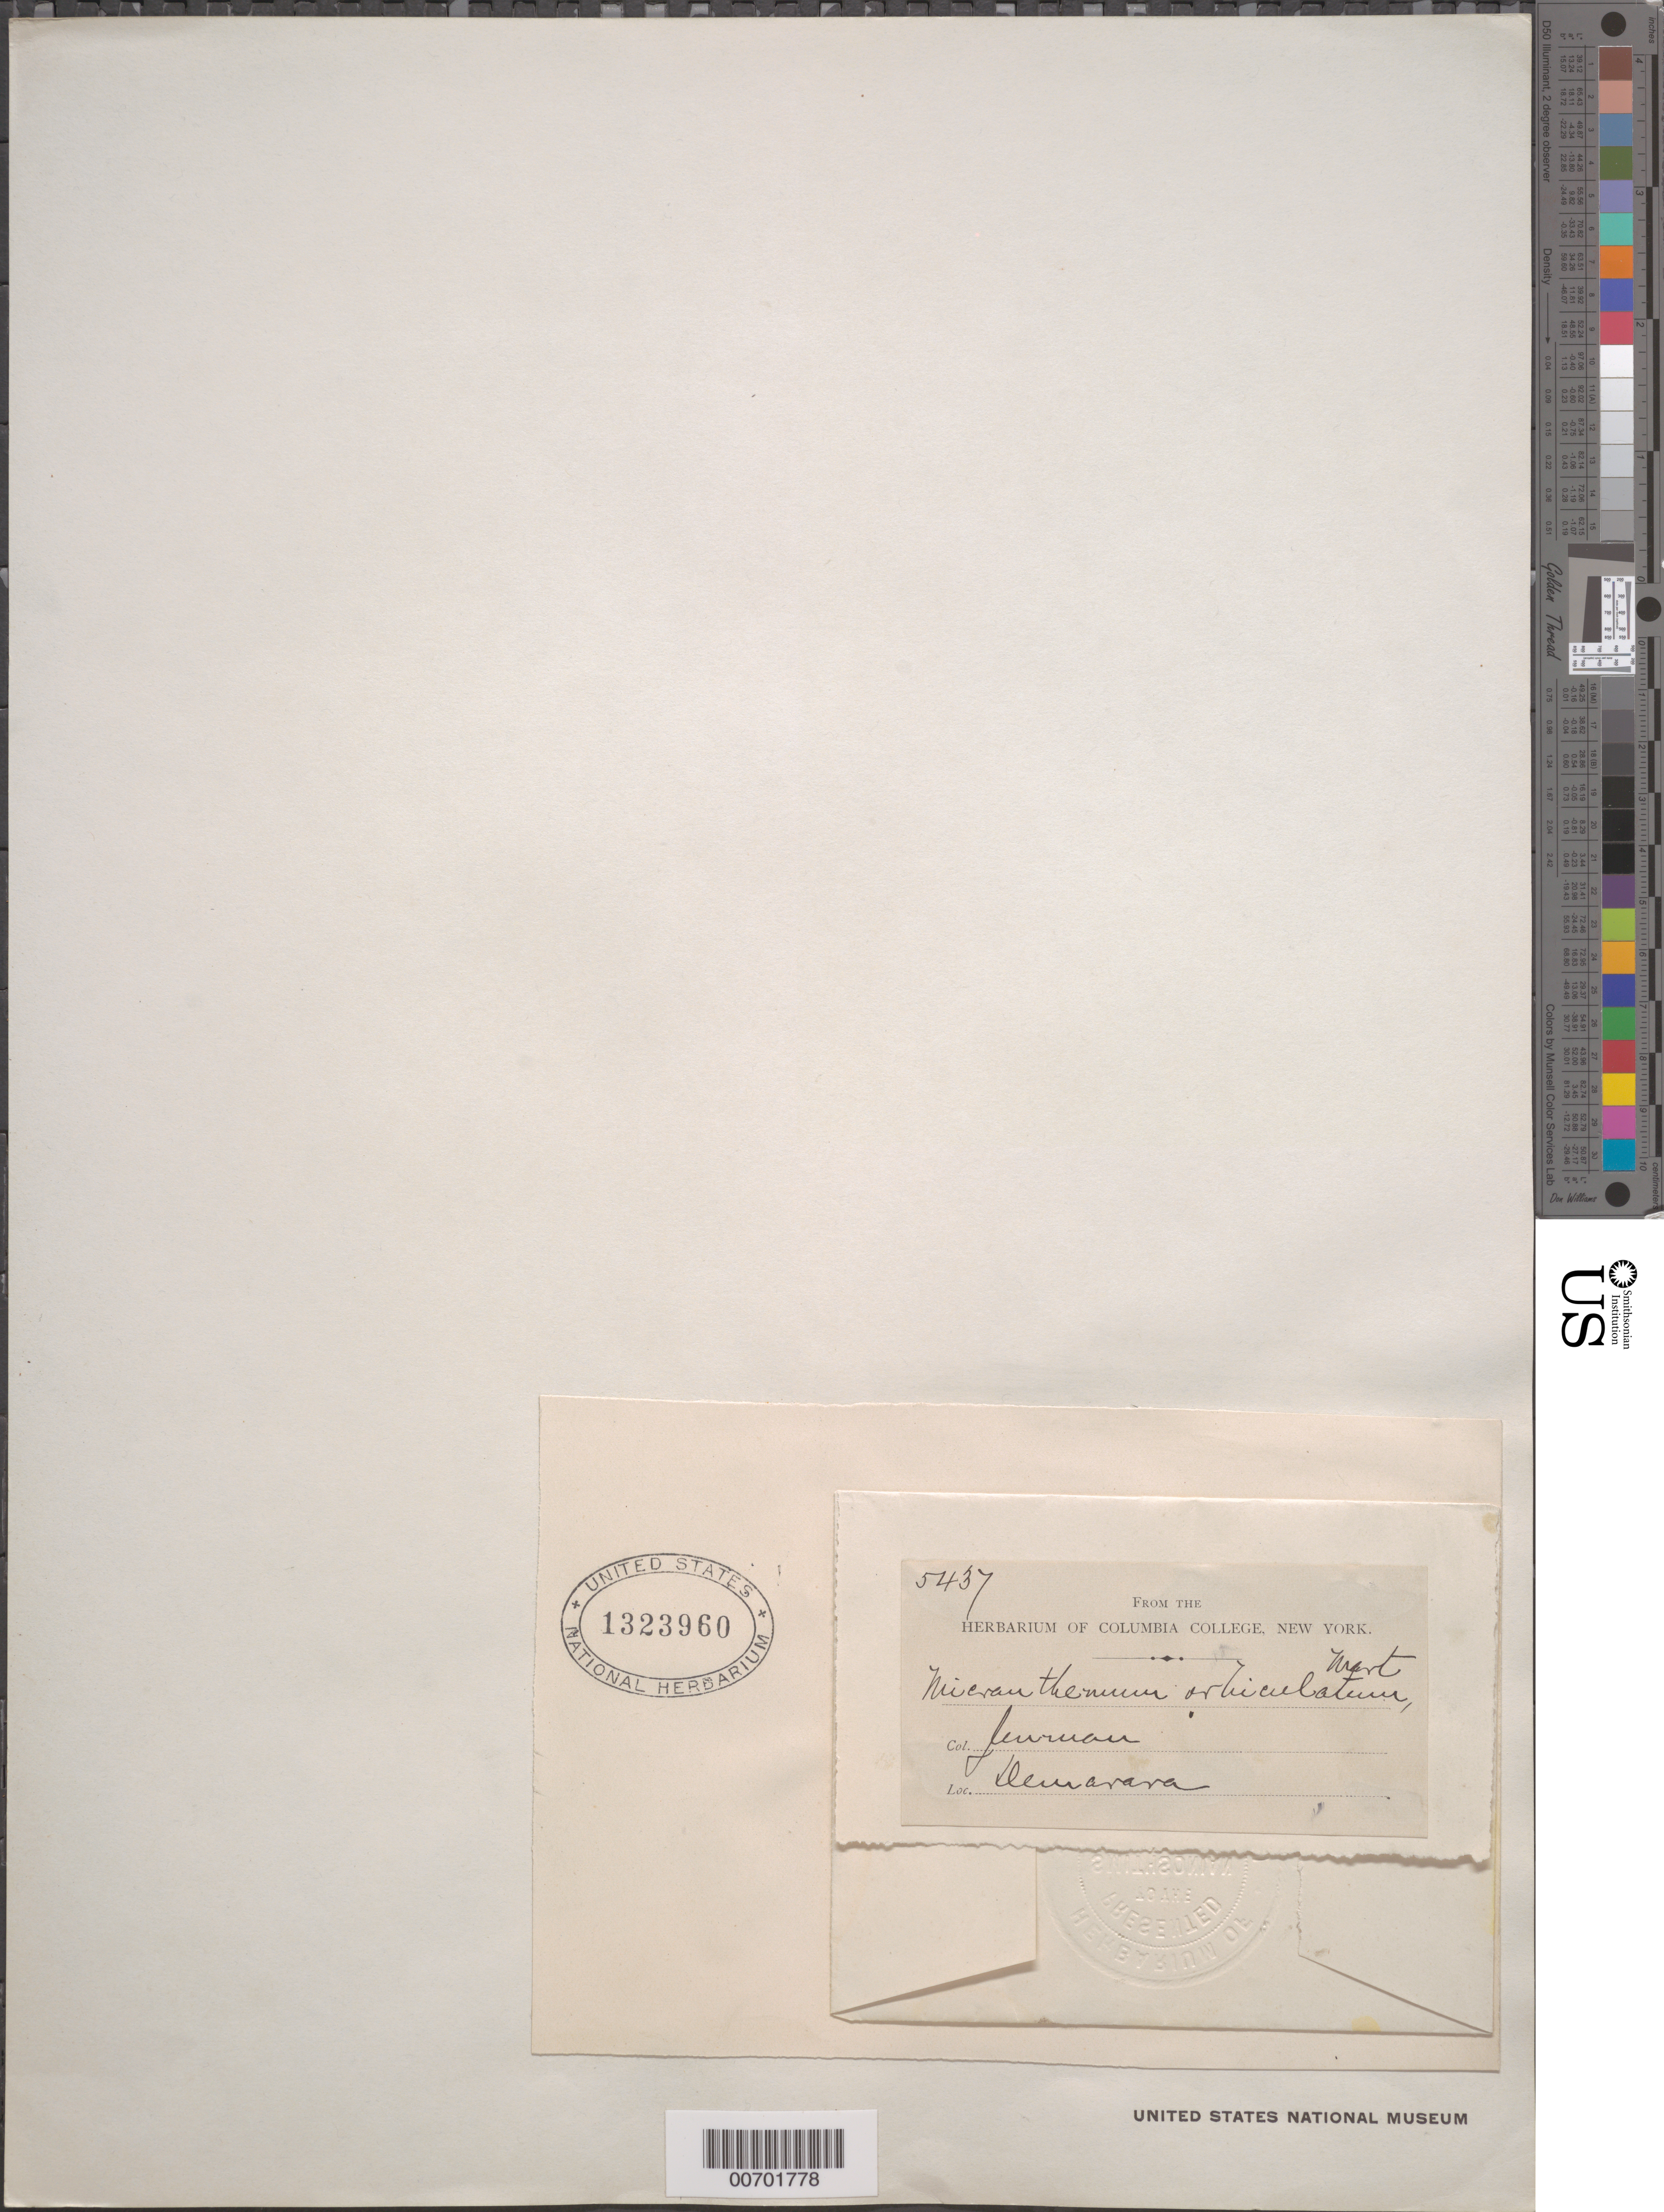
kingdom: Plantae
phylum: Tracheophyta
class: Magnoliopsida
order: Lamiales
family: Linderniaceae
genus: Micranthemum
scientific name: Micranthemum orbiculatum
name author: Michx.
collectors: G. S. Jenman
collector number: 5437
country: Guyana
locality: Demerara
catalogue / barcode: US 1323960